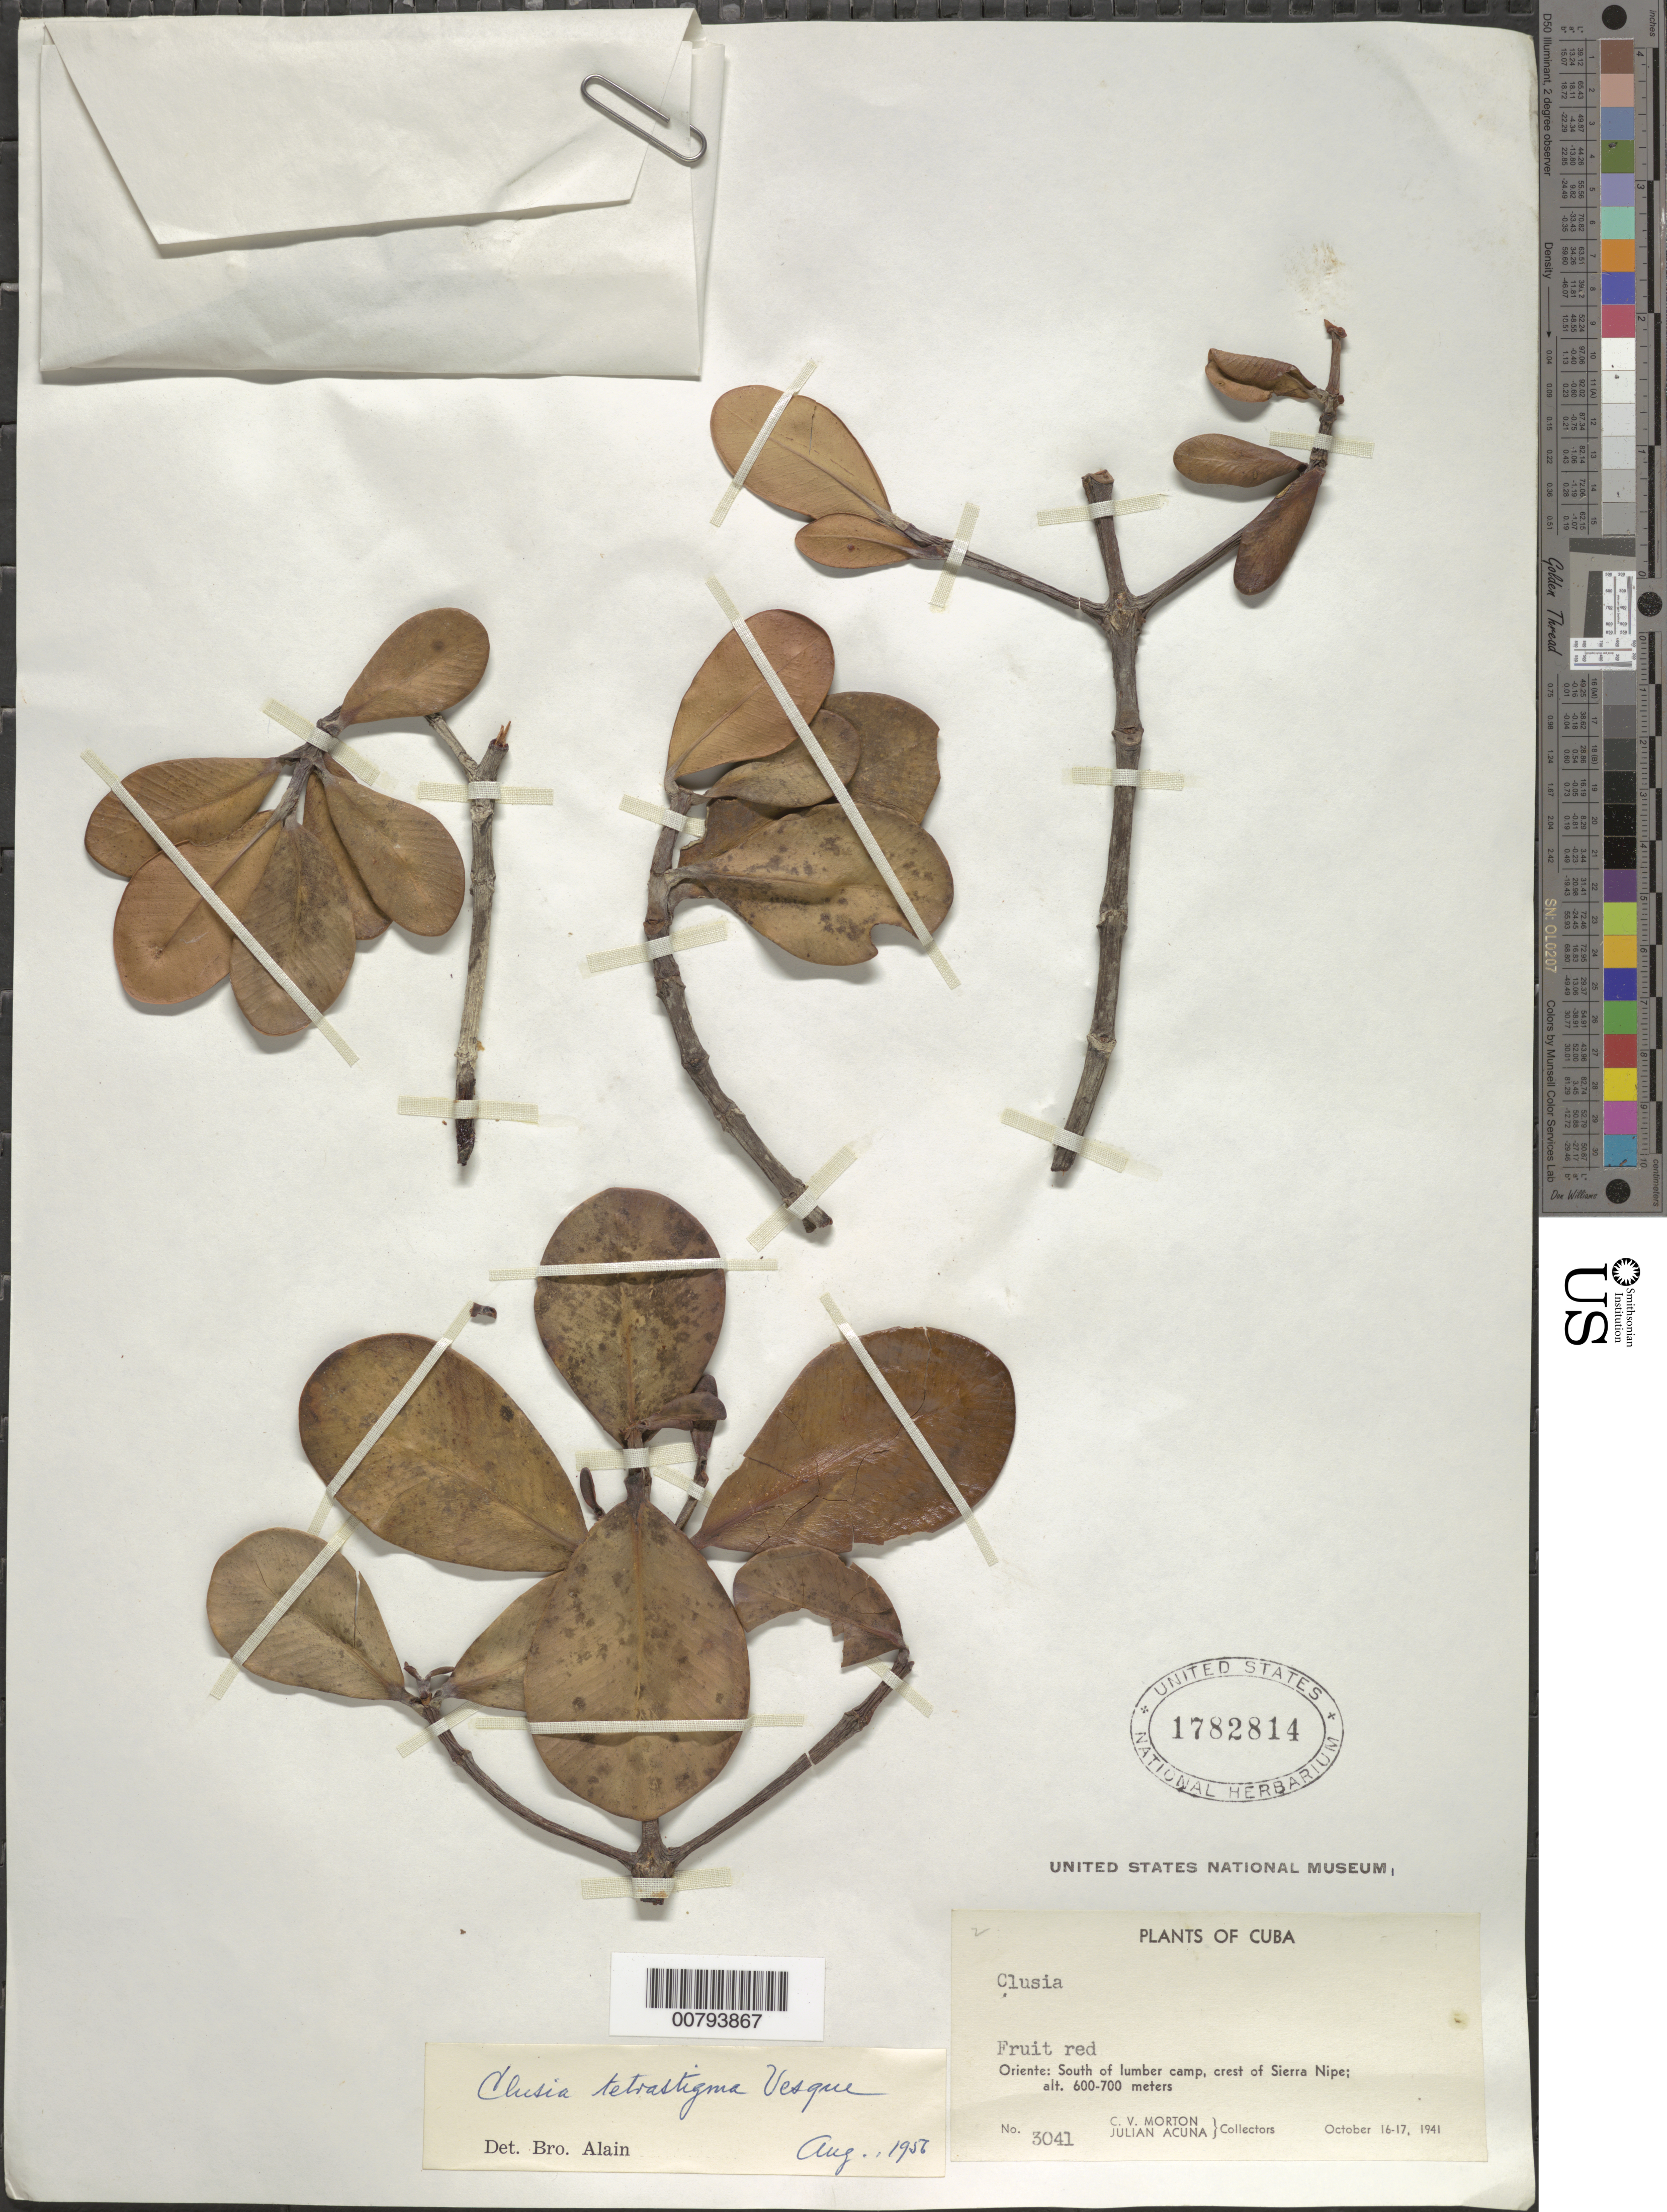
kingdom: Plantae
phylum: Tracheophyta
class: Magnoliopsida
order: Malpighiales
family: Clusiaceae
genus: Clusia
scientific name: Clusia tetrastigma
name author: Vesque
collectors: C. V. Morton & J. Acuña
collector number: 3041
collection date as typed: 16 Oct 1941 to 17 Oct 1941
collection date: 1941-10-16/1941-10-17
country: Cuba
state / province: Oriente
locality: South of lumber camp, crest of Sierra Nipe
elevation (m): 600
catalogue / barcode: US 1782814